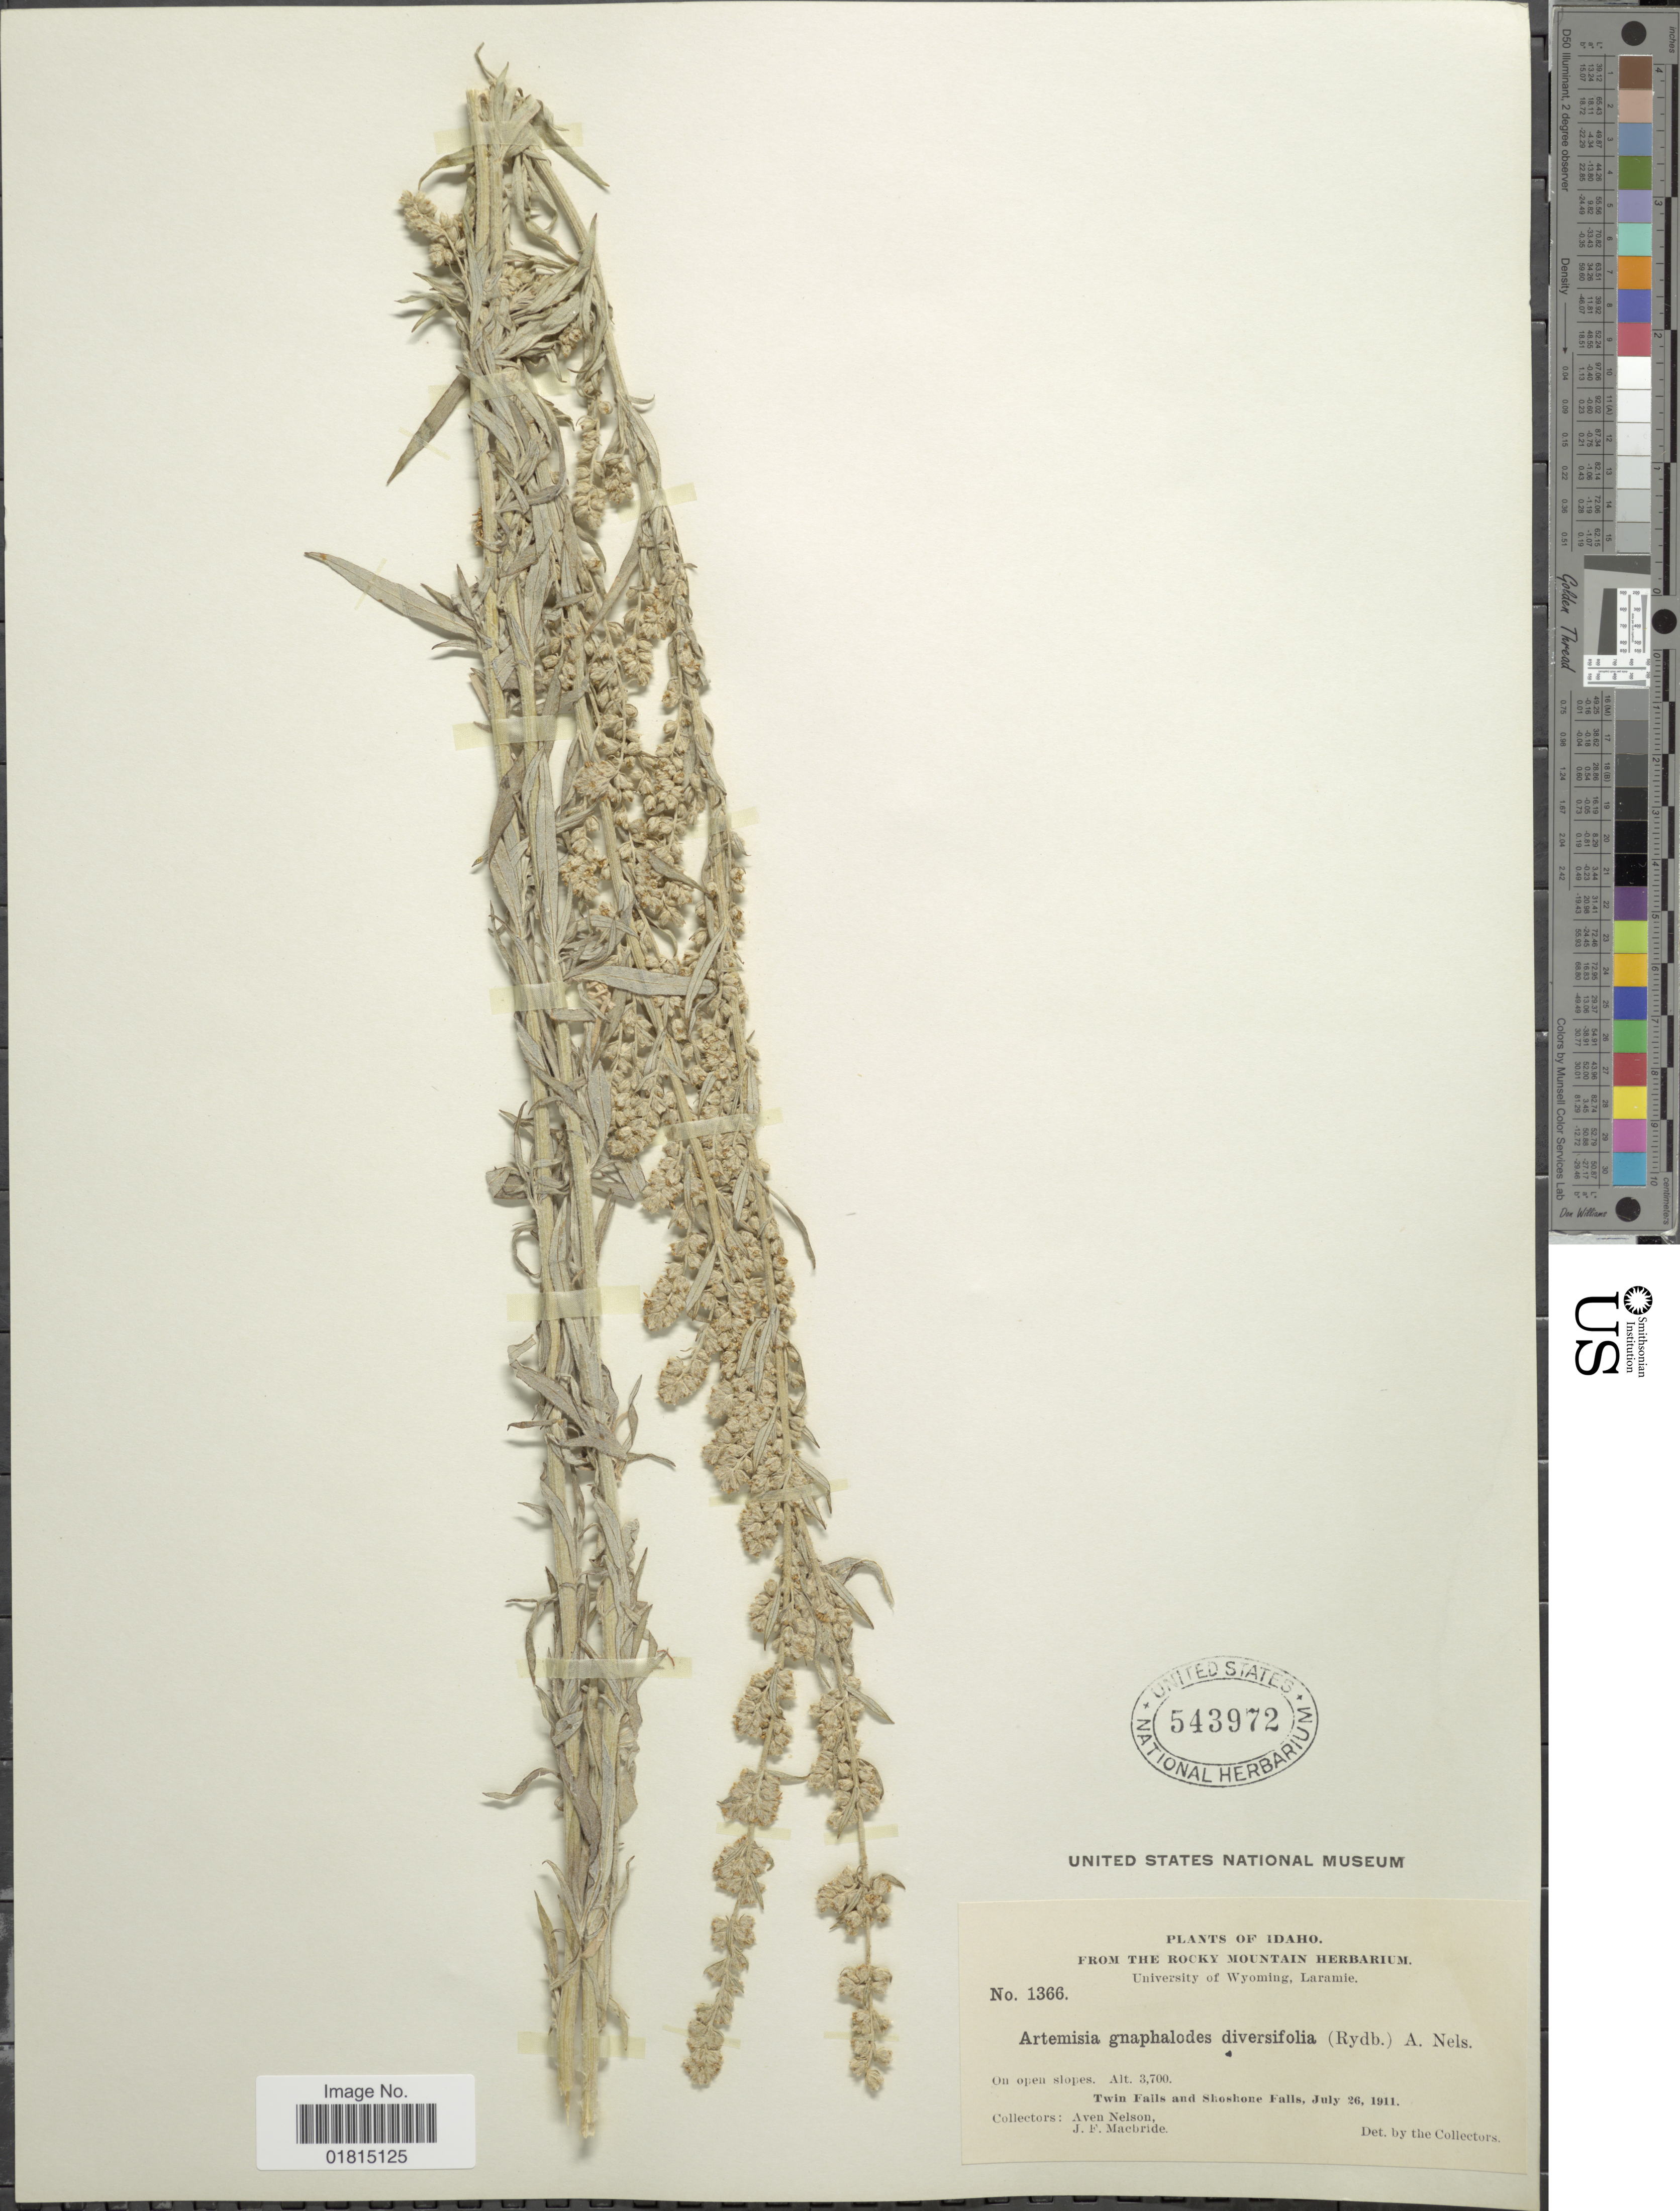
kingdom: Plantae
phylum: Tracheophyta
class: Magnoliopsida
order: Asterales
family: Asteraceae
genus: Artemisia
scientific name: Artemisia diversifolia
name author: Rydb.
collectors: A. Nelson & J. F. Macbride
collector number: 1366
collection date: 1911-07-26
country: United States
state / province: Idaho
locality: On open slopes. Twin Falls and Shoshone Falls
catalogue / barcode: US 543972